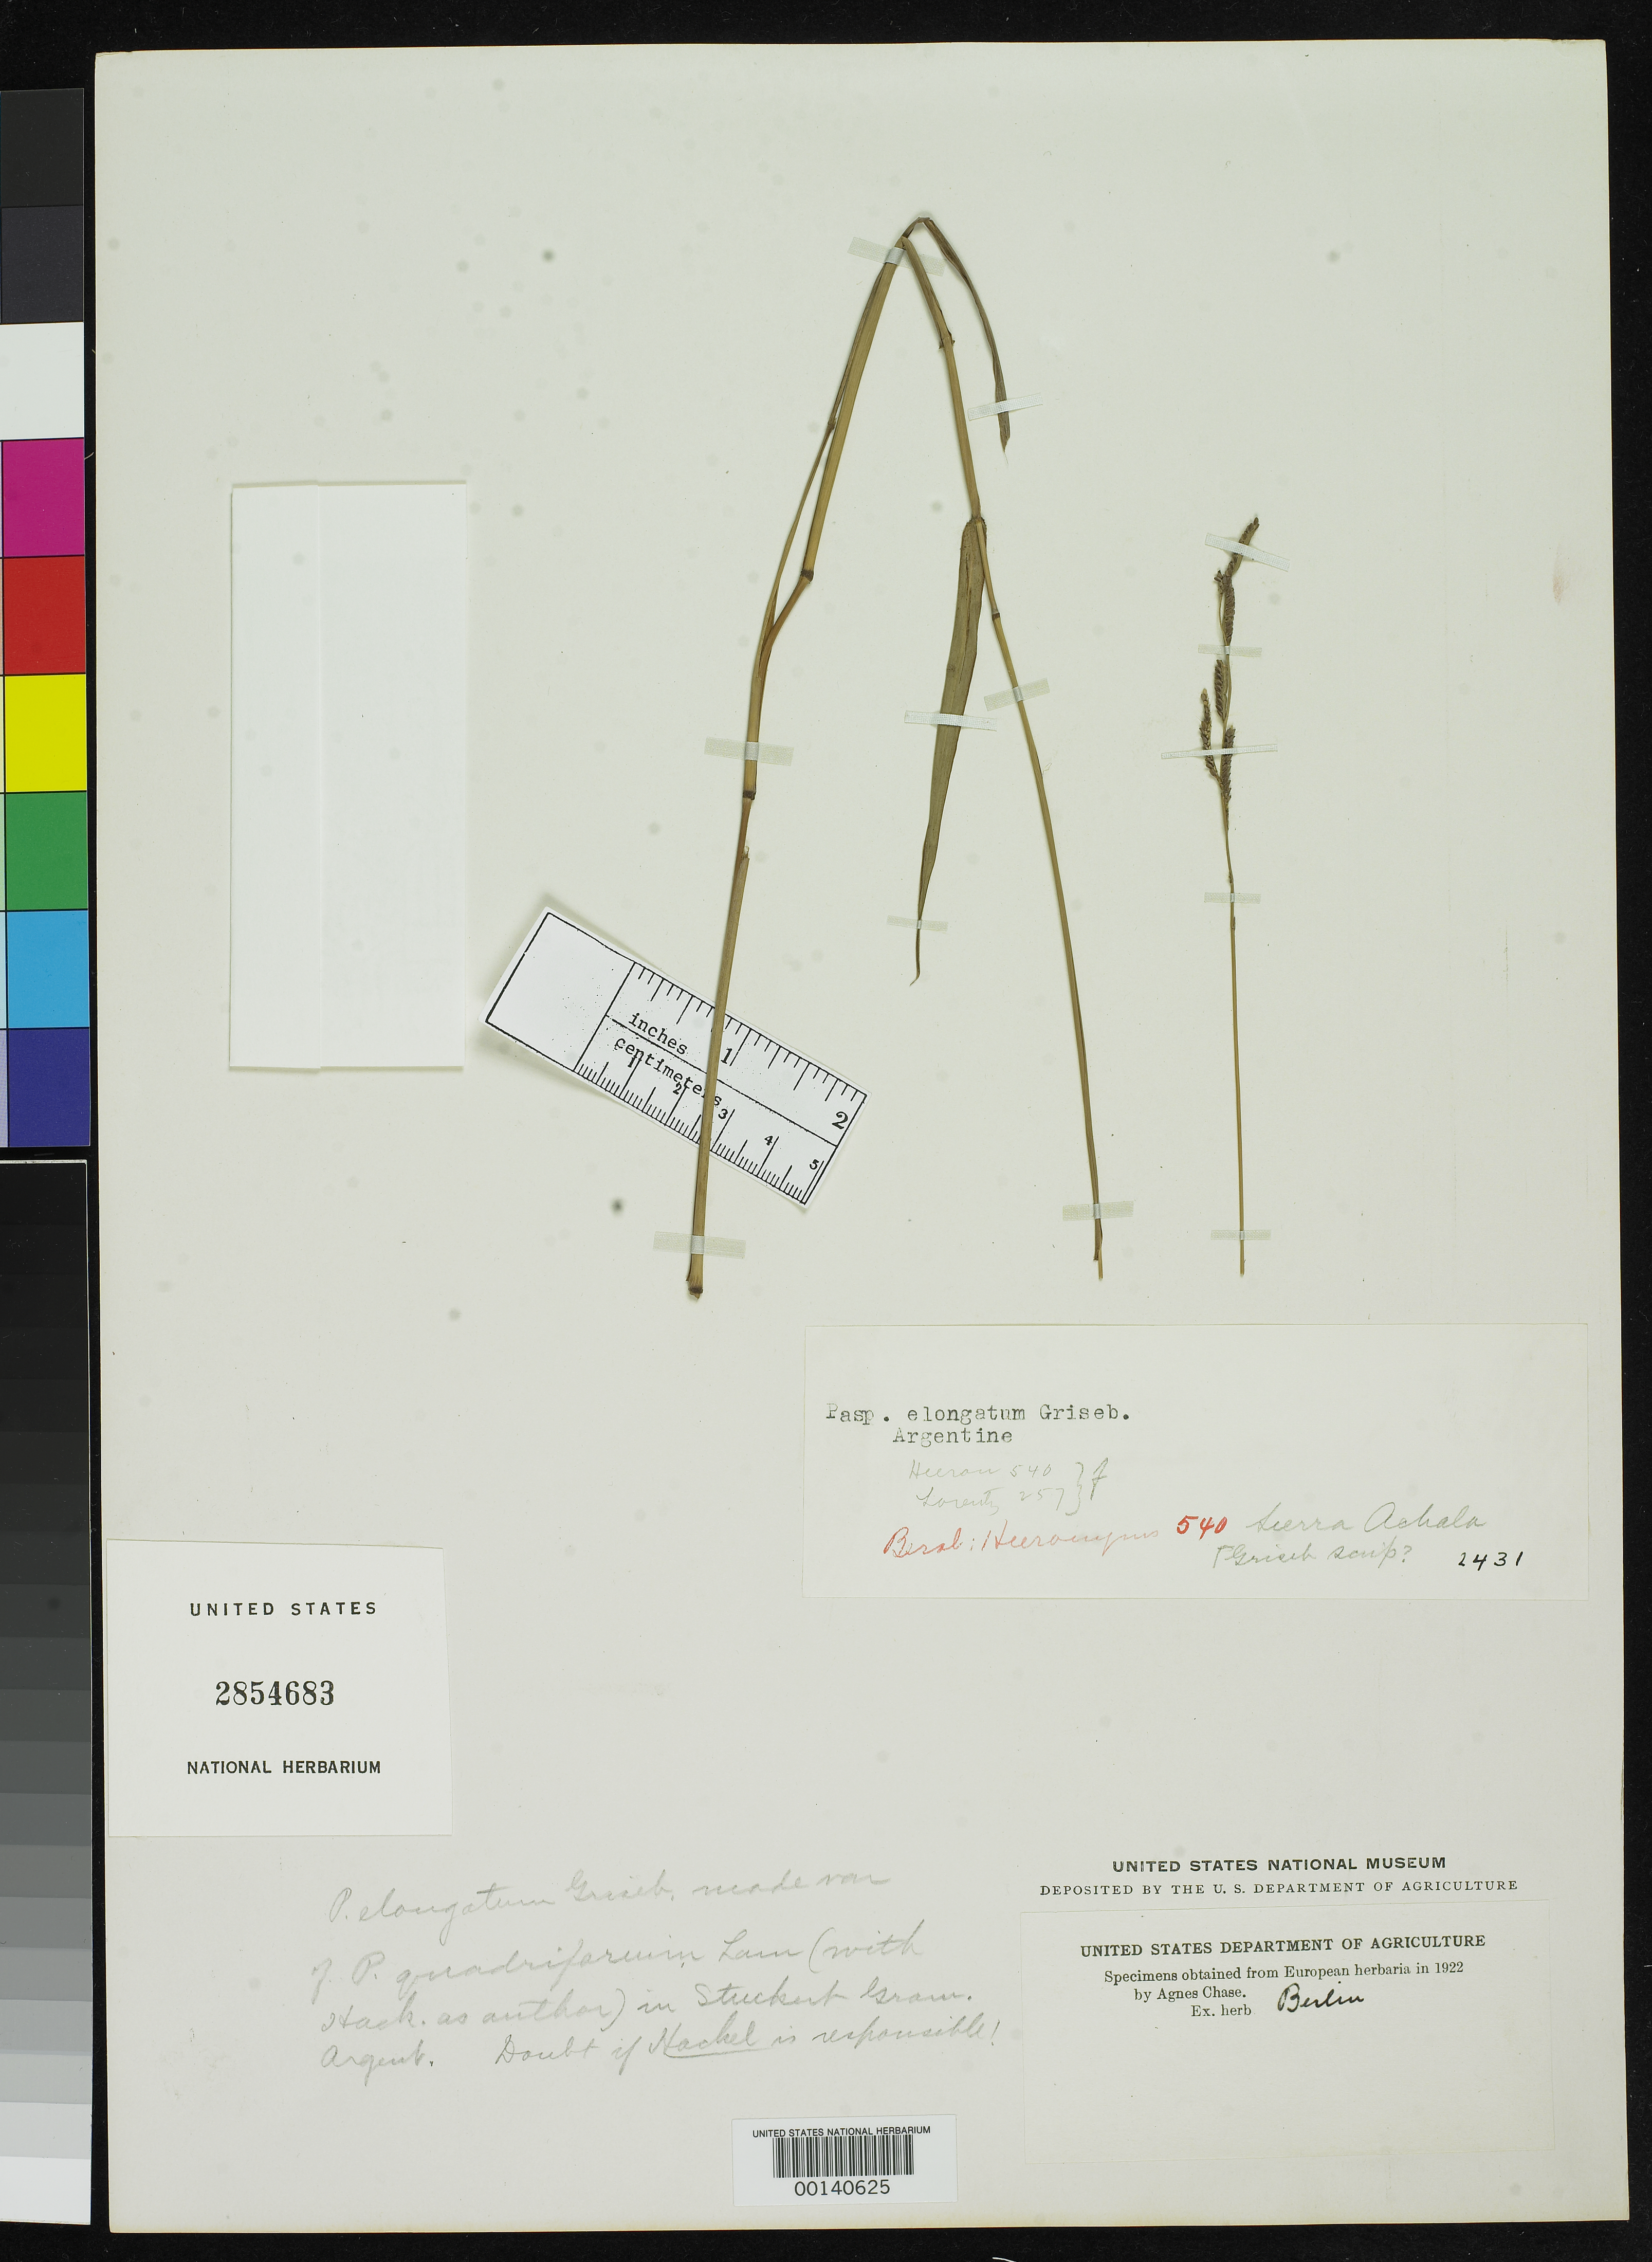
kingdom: Plantae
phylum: Tracheophyta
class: Liliopsida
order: Poales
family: Poaceae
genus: Paspalum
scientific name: Paspalum elongatum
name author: Griseb.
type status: Type Fragment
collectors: G. H. Hieronymus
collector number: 540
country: Argentina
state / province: Córdoba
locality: Sierra Achala.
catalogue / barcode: US 2854683